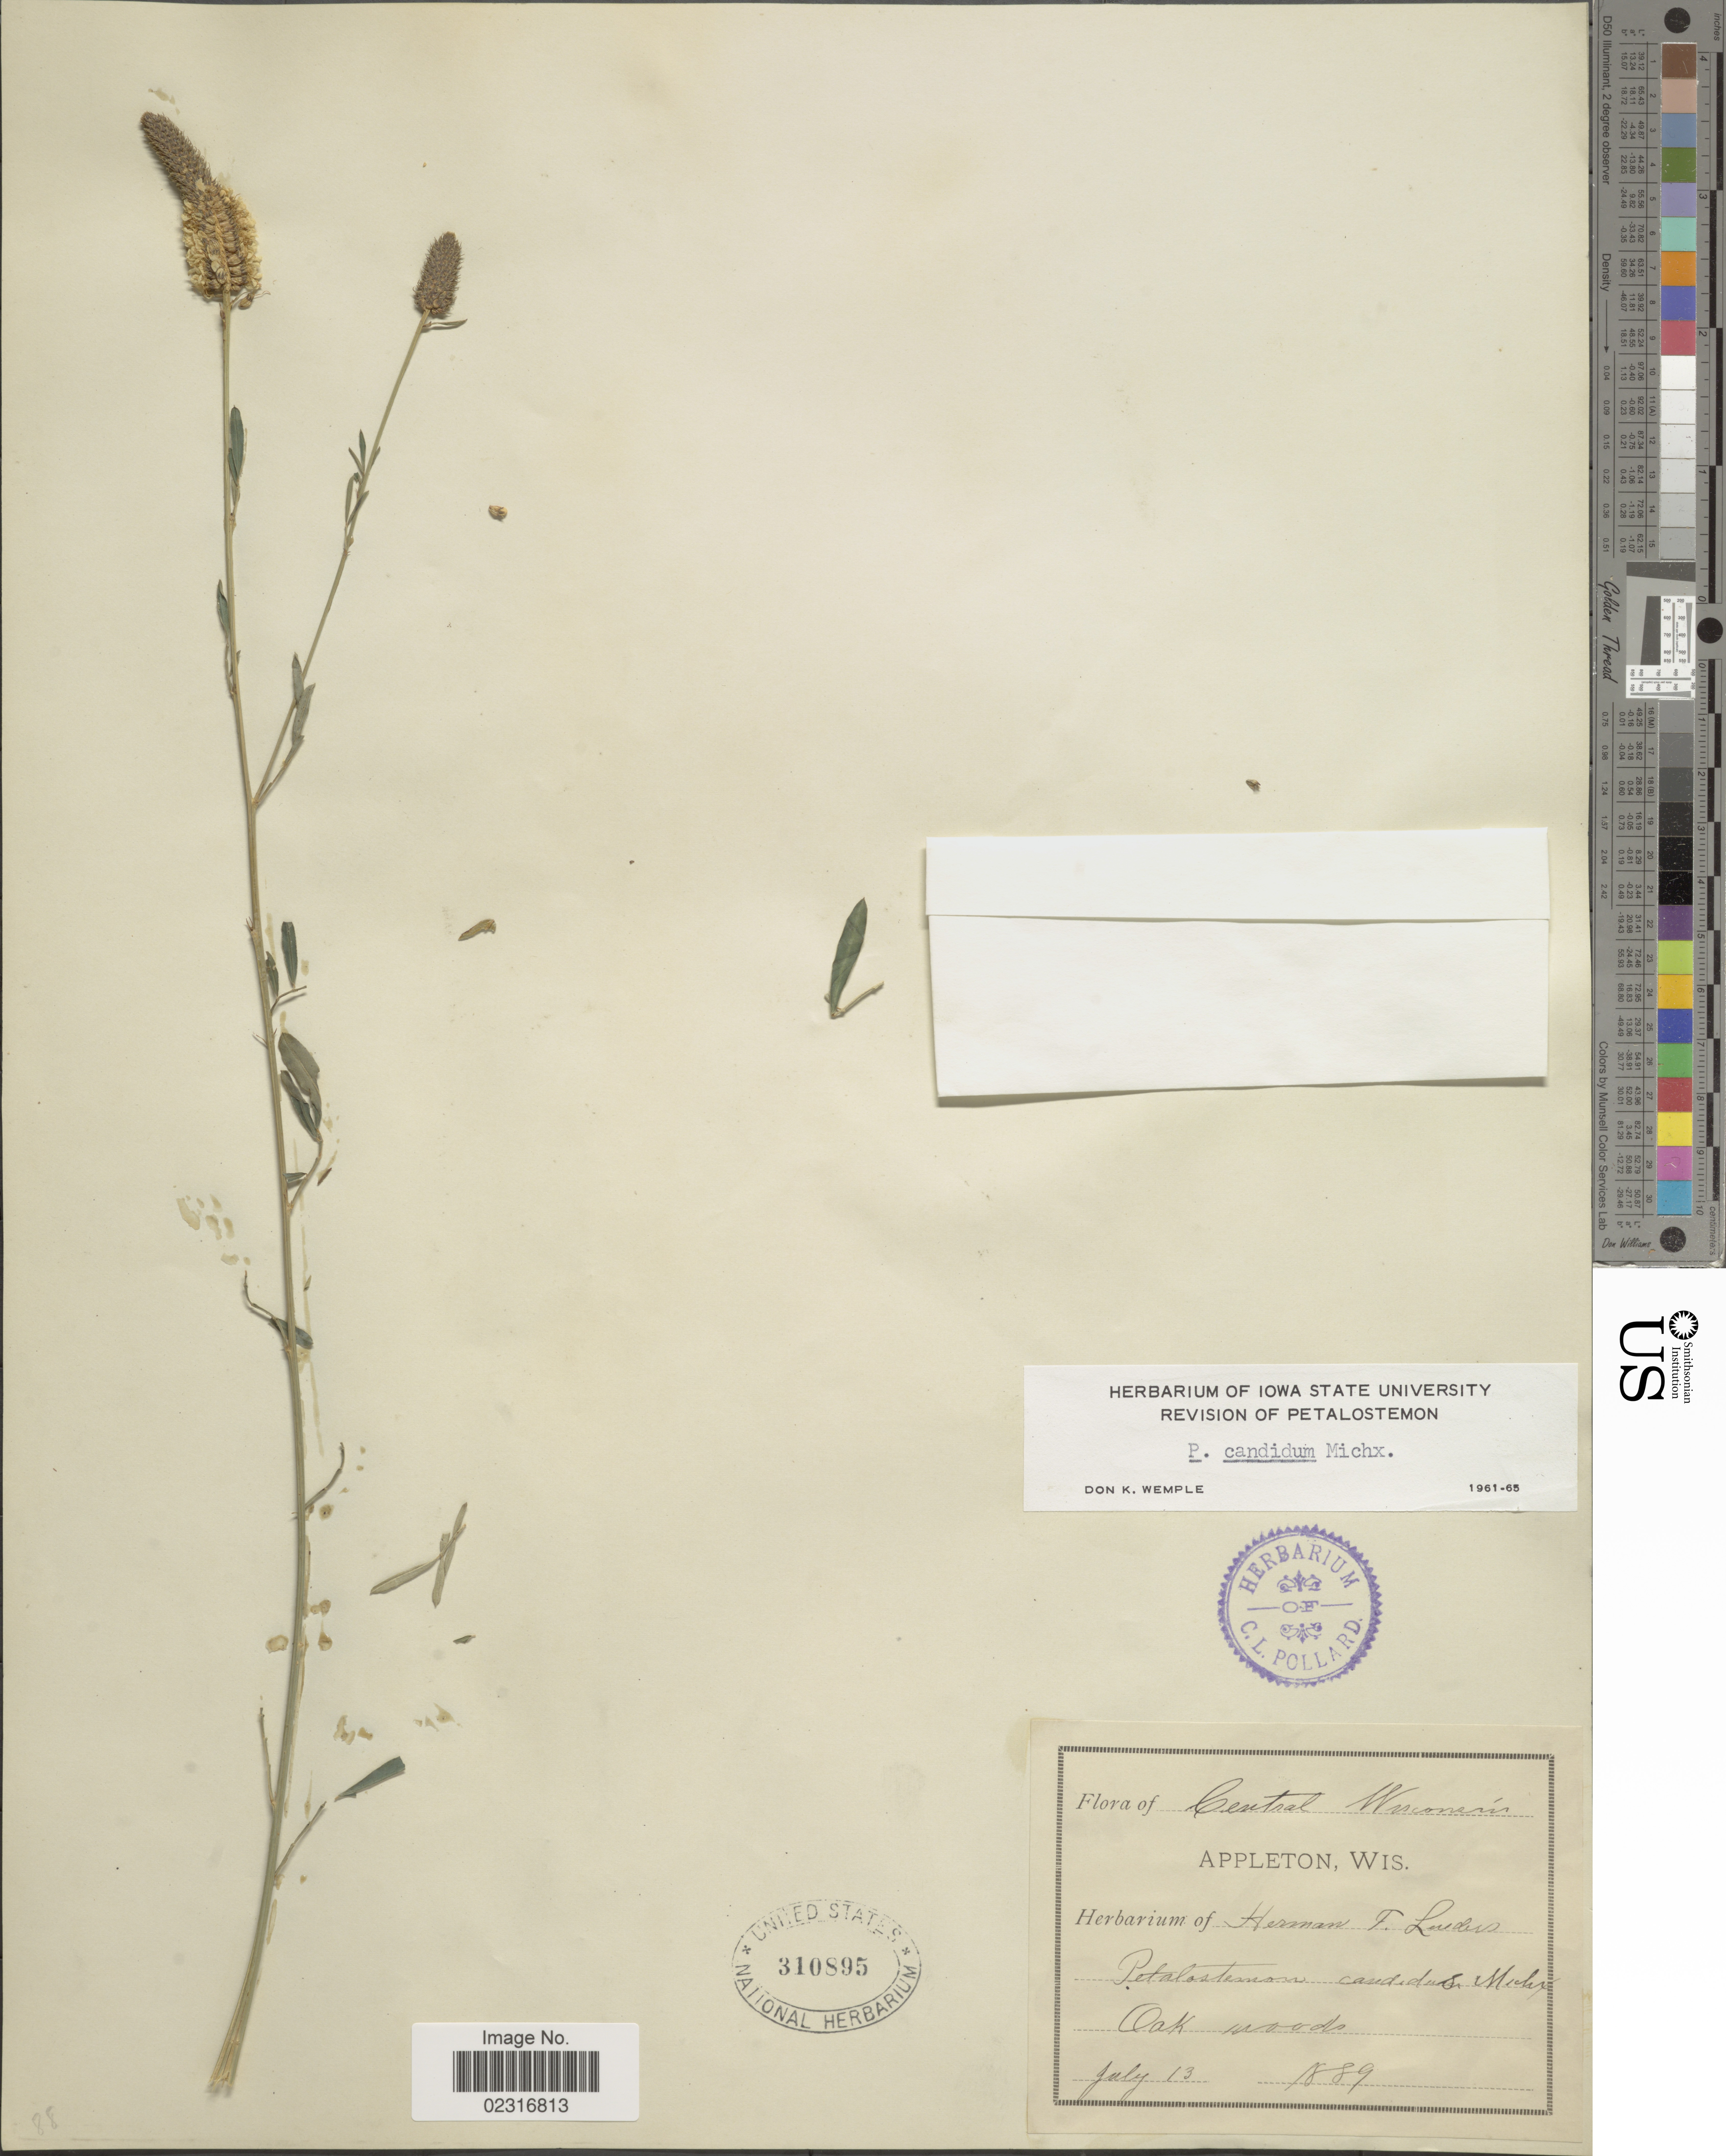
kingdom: Plantae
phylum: Tracheophyta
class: Magnoliopsida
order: Fabales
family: Fabaceae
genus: Dalea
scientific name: Dalea candida var. candida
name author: Michx. ex Willd.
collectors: ex herb. of Herman F. Linders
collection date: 1889-07-13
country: United States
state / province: Wisconsin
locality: Central Wisconsin. Appleton, Wis.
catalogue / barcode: US 310895